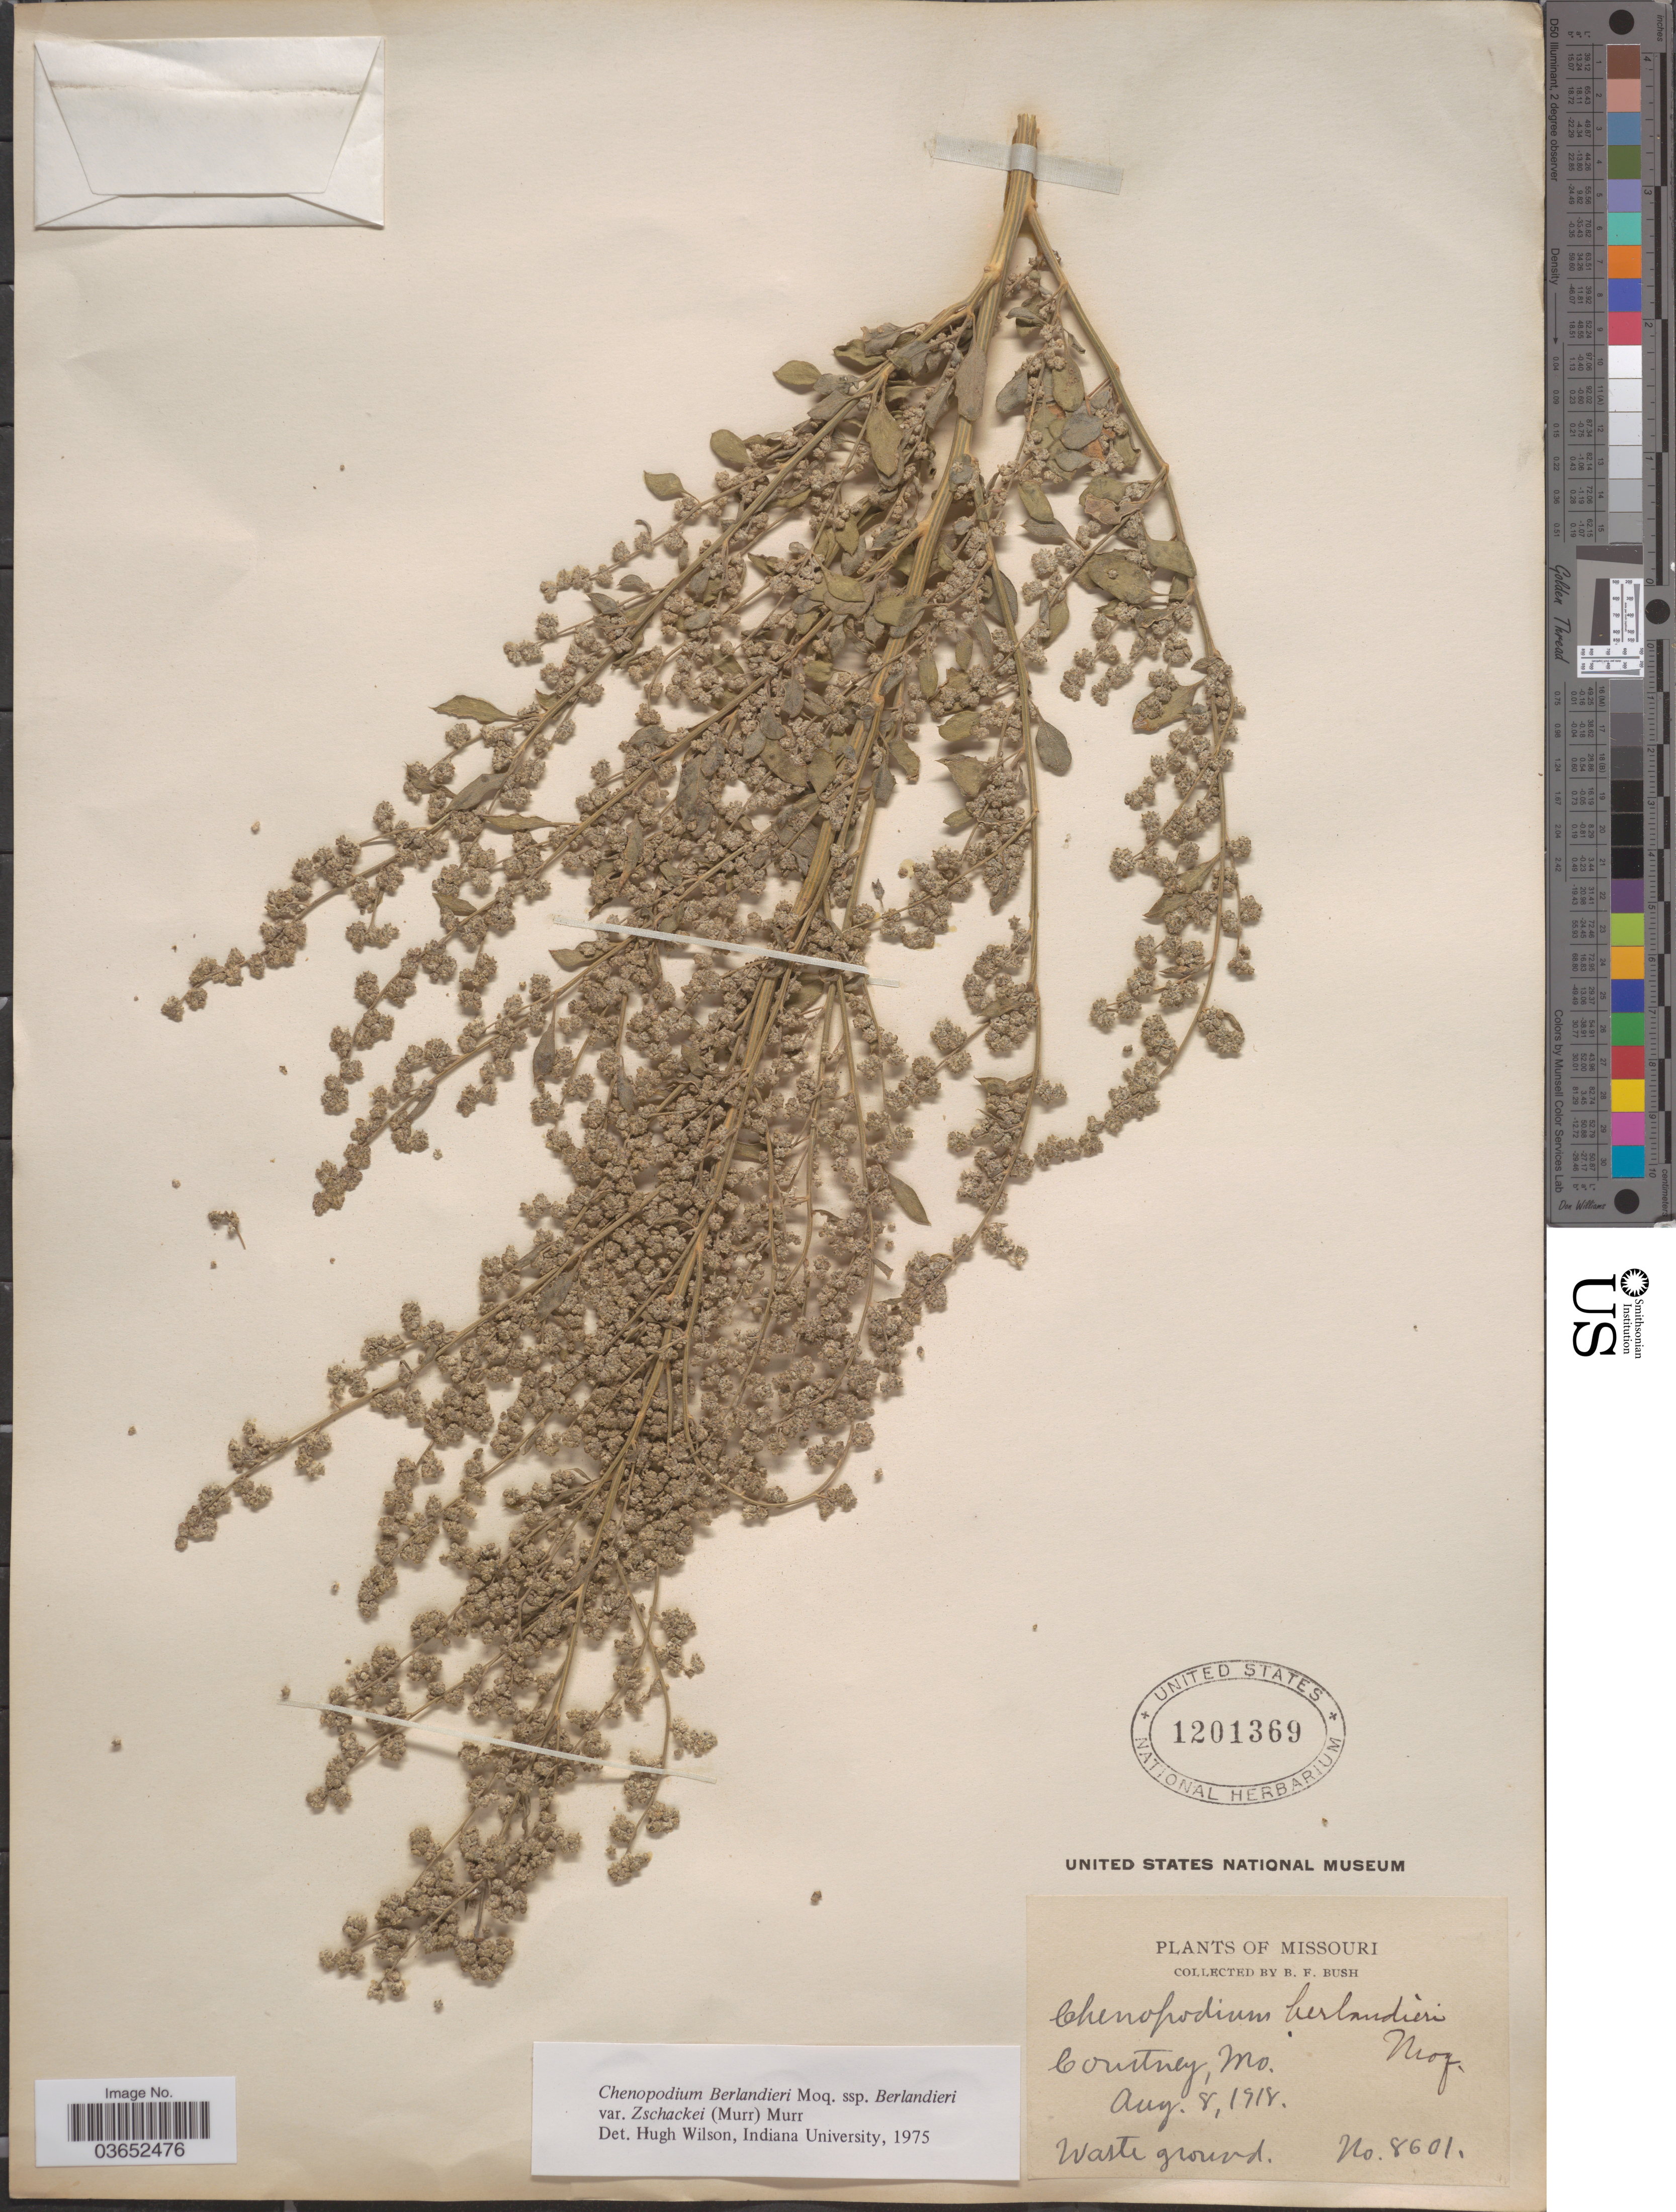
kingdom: Plantae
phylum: Tracheophyta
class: Magnoliopsida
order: Caryophyllales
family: Amaranthaceae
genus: Chenopodium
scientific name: Chenopodium berlandieri var. typicum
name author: A. Ludw. ex Graebn.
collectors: B. F. Bush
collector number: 8601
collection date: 1918-08-08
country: United States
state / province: Missouri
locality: Courtney.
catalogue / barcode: US 1201369